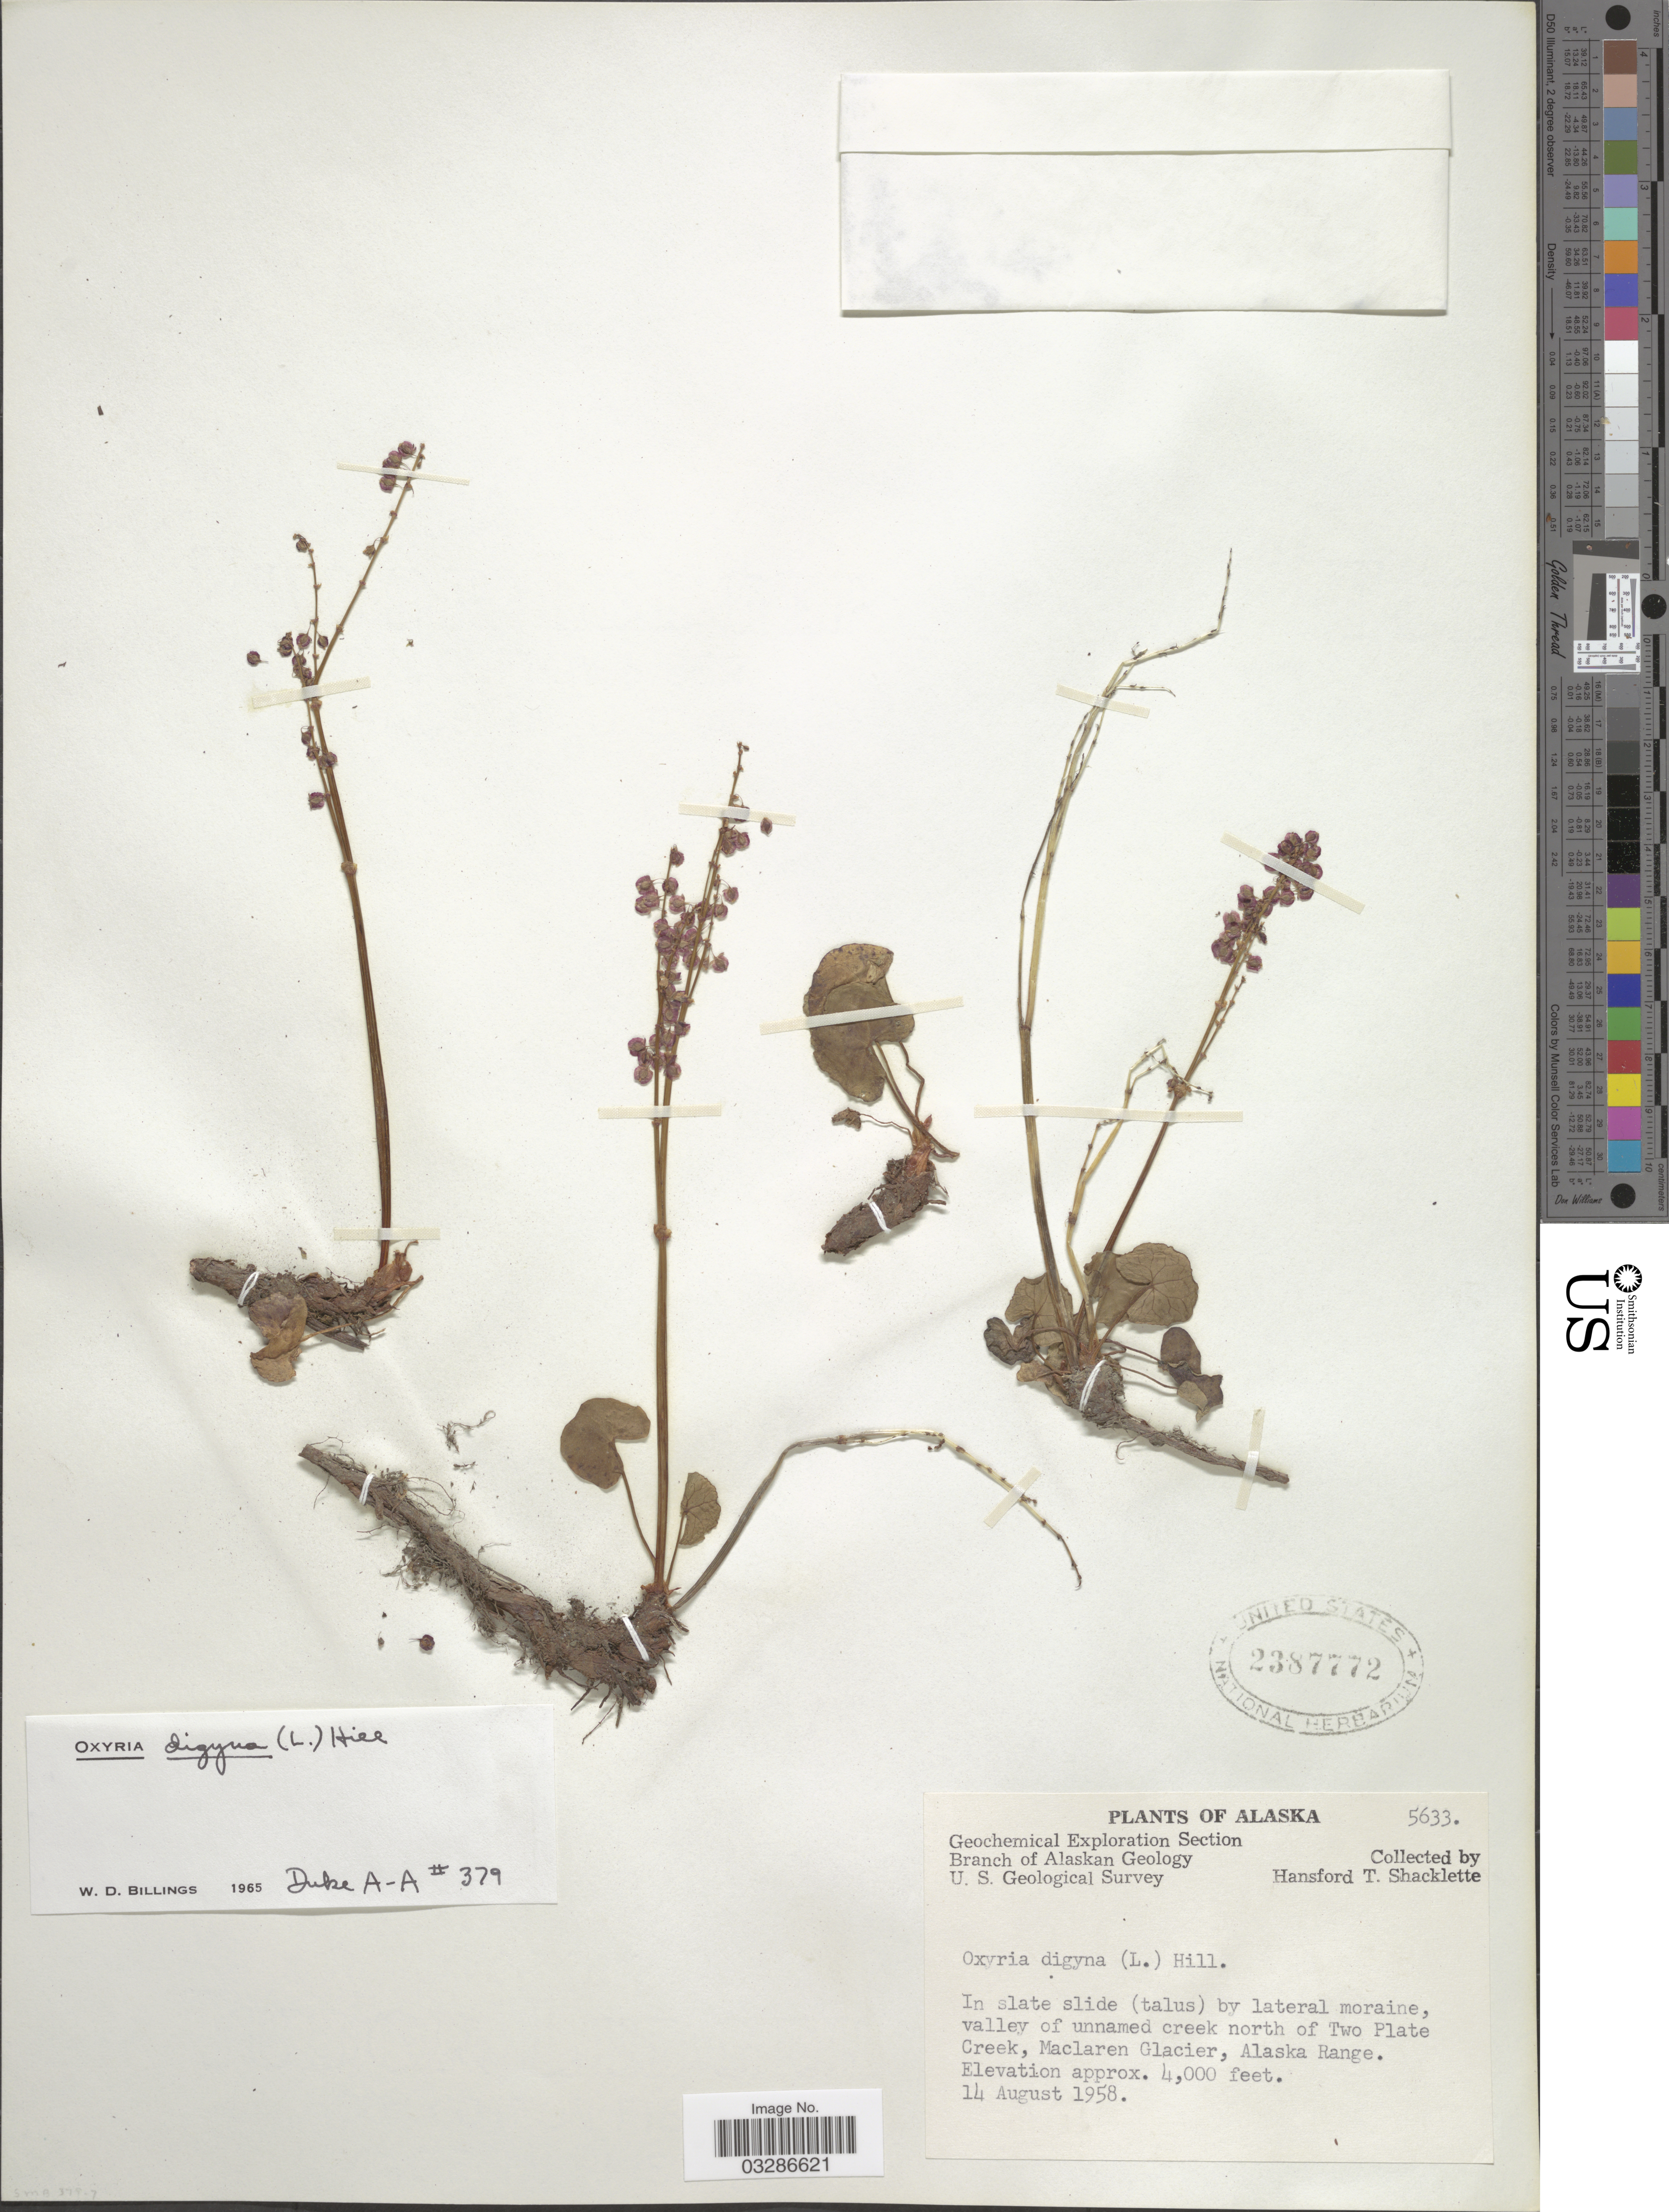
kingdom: Plantae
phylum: Tracheophyta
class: Magnoliopsida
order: Caryophyllales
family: Polygonaceae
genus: Oxyria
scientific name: Oxyria digyna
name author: (L.) Hill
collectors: H. Shacklette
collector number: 5633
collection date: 1958-08-14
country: United States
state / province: Alaska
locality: Valley of unnamed creek north of Two Plate Creek, Maclaren Glacier, Alaska Range.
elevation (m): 1219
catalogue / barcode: US 2387772